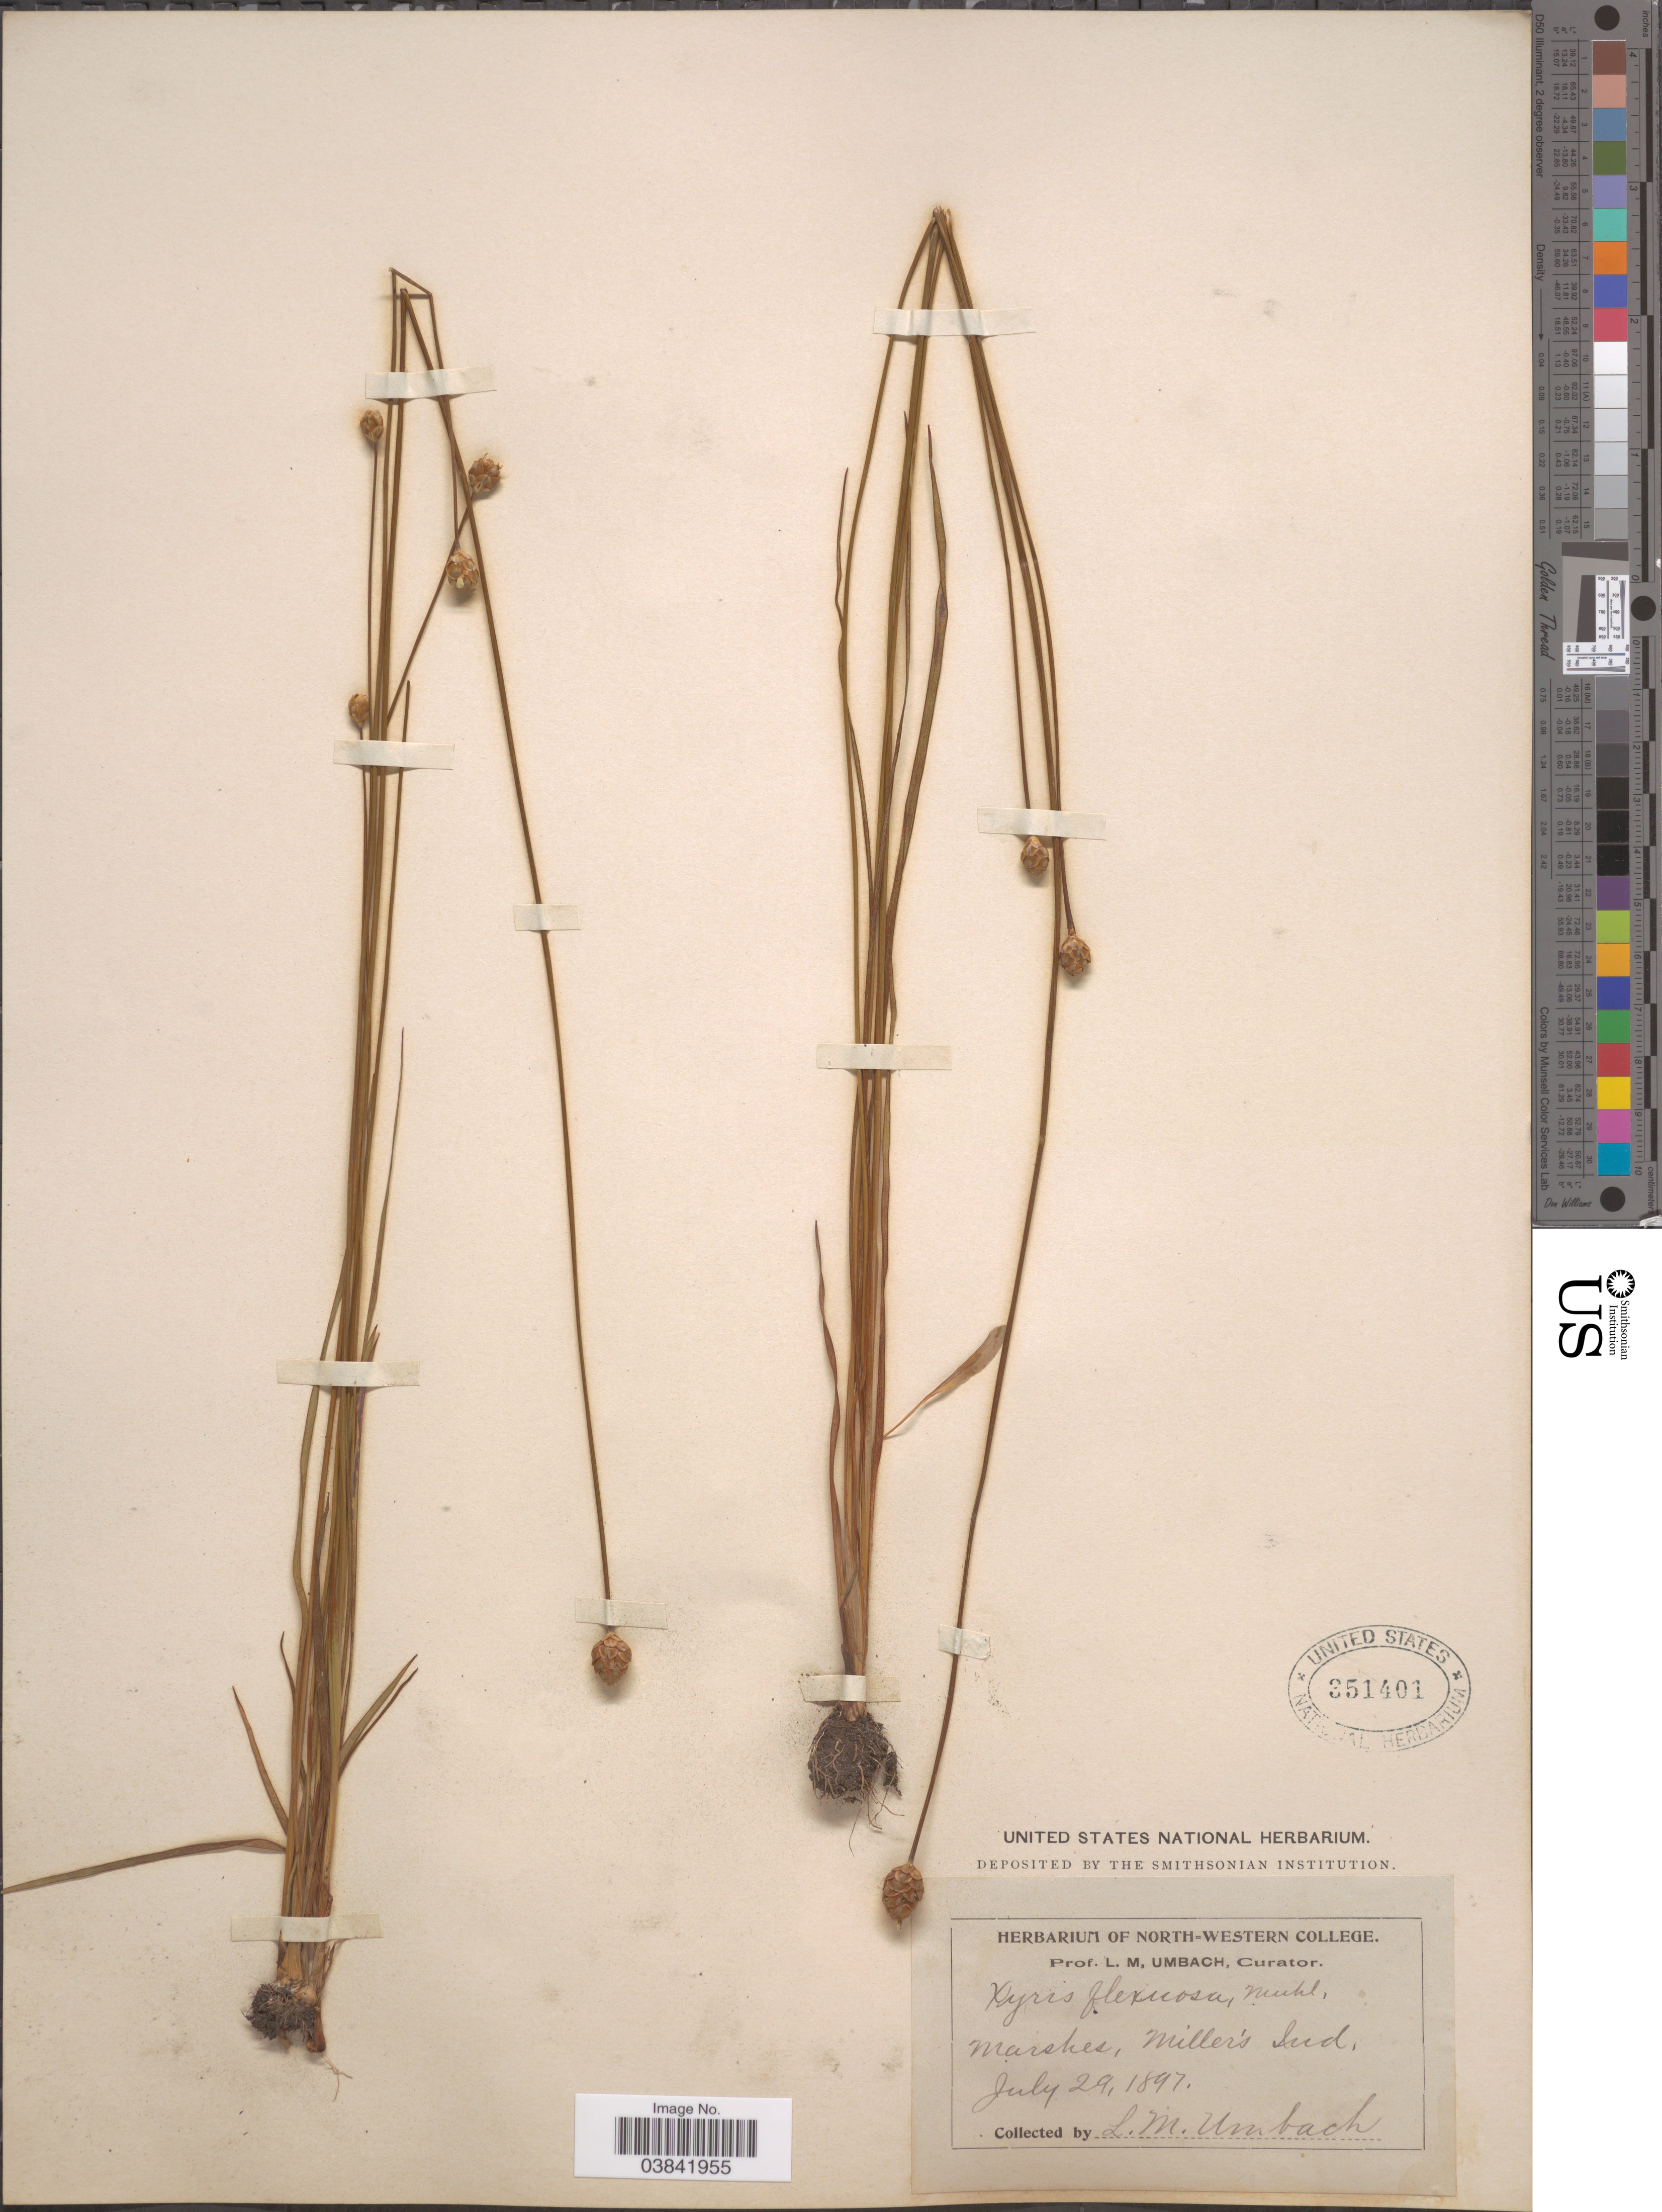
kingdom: Plantae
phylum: Tracheophyta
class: Liliopsida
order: Poales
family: Xyridaceae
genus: Xyris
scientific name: Xyris torta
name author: Sm.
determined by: Strong, Mark T., (BOT), Smithsonian Institution - National Museum of Natural History (UNITED STATES)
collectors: L. M. Umbach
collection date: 1897-07-29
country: United States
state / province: Indiana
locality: Marshes, Miller's Ind.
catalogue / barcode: US 351401